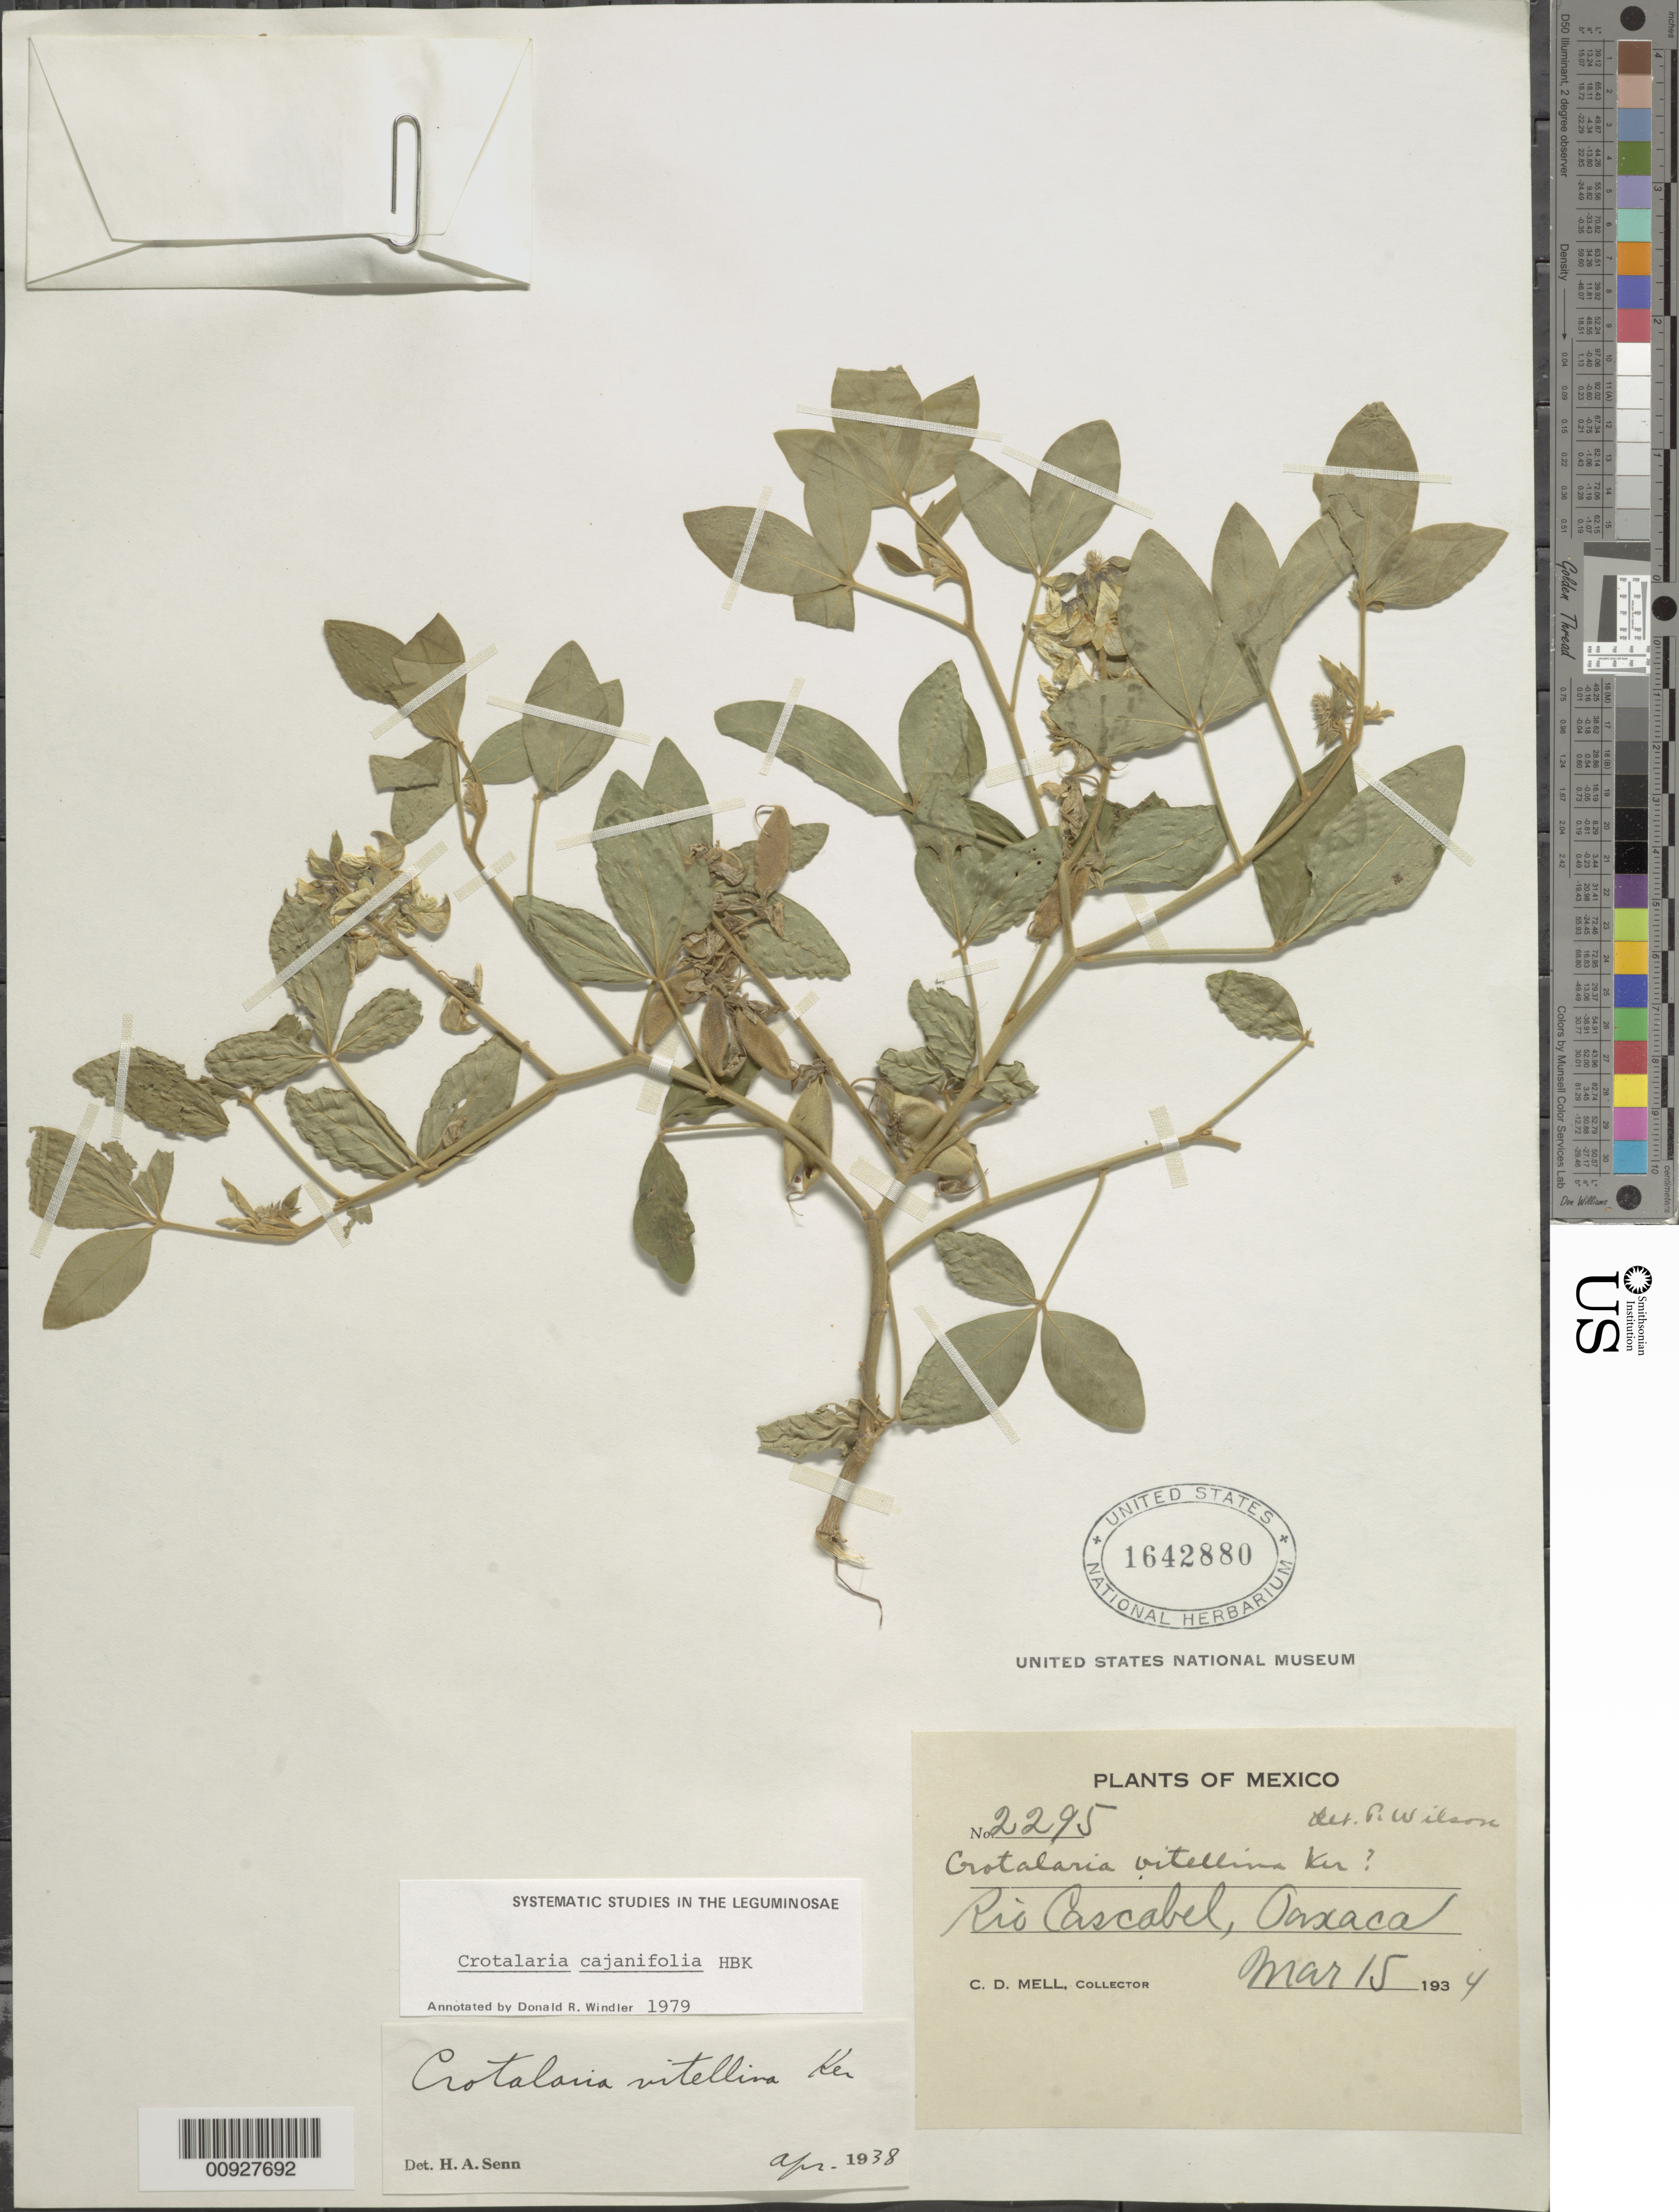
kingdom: Plantae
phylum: Tracheophyta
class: Magnoliopsida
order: Fabales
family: Fabaceae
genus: Crotalaria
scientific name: Crotalaria cajanifolia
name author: Kunth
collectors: C. D. Mell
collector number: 2295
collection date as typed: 15 Mar 1934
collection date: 1934-03-15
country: Mexico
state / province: Oaxaca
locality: Río Cascabel, Oaxaca.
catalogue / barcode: US 1642880